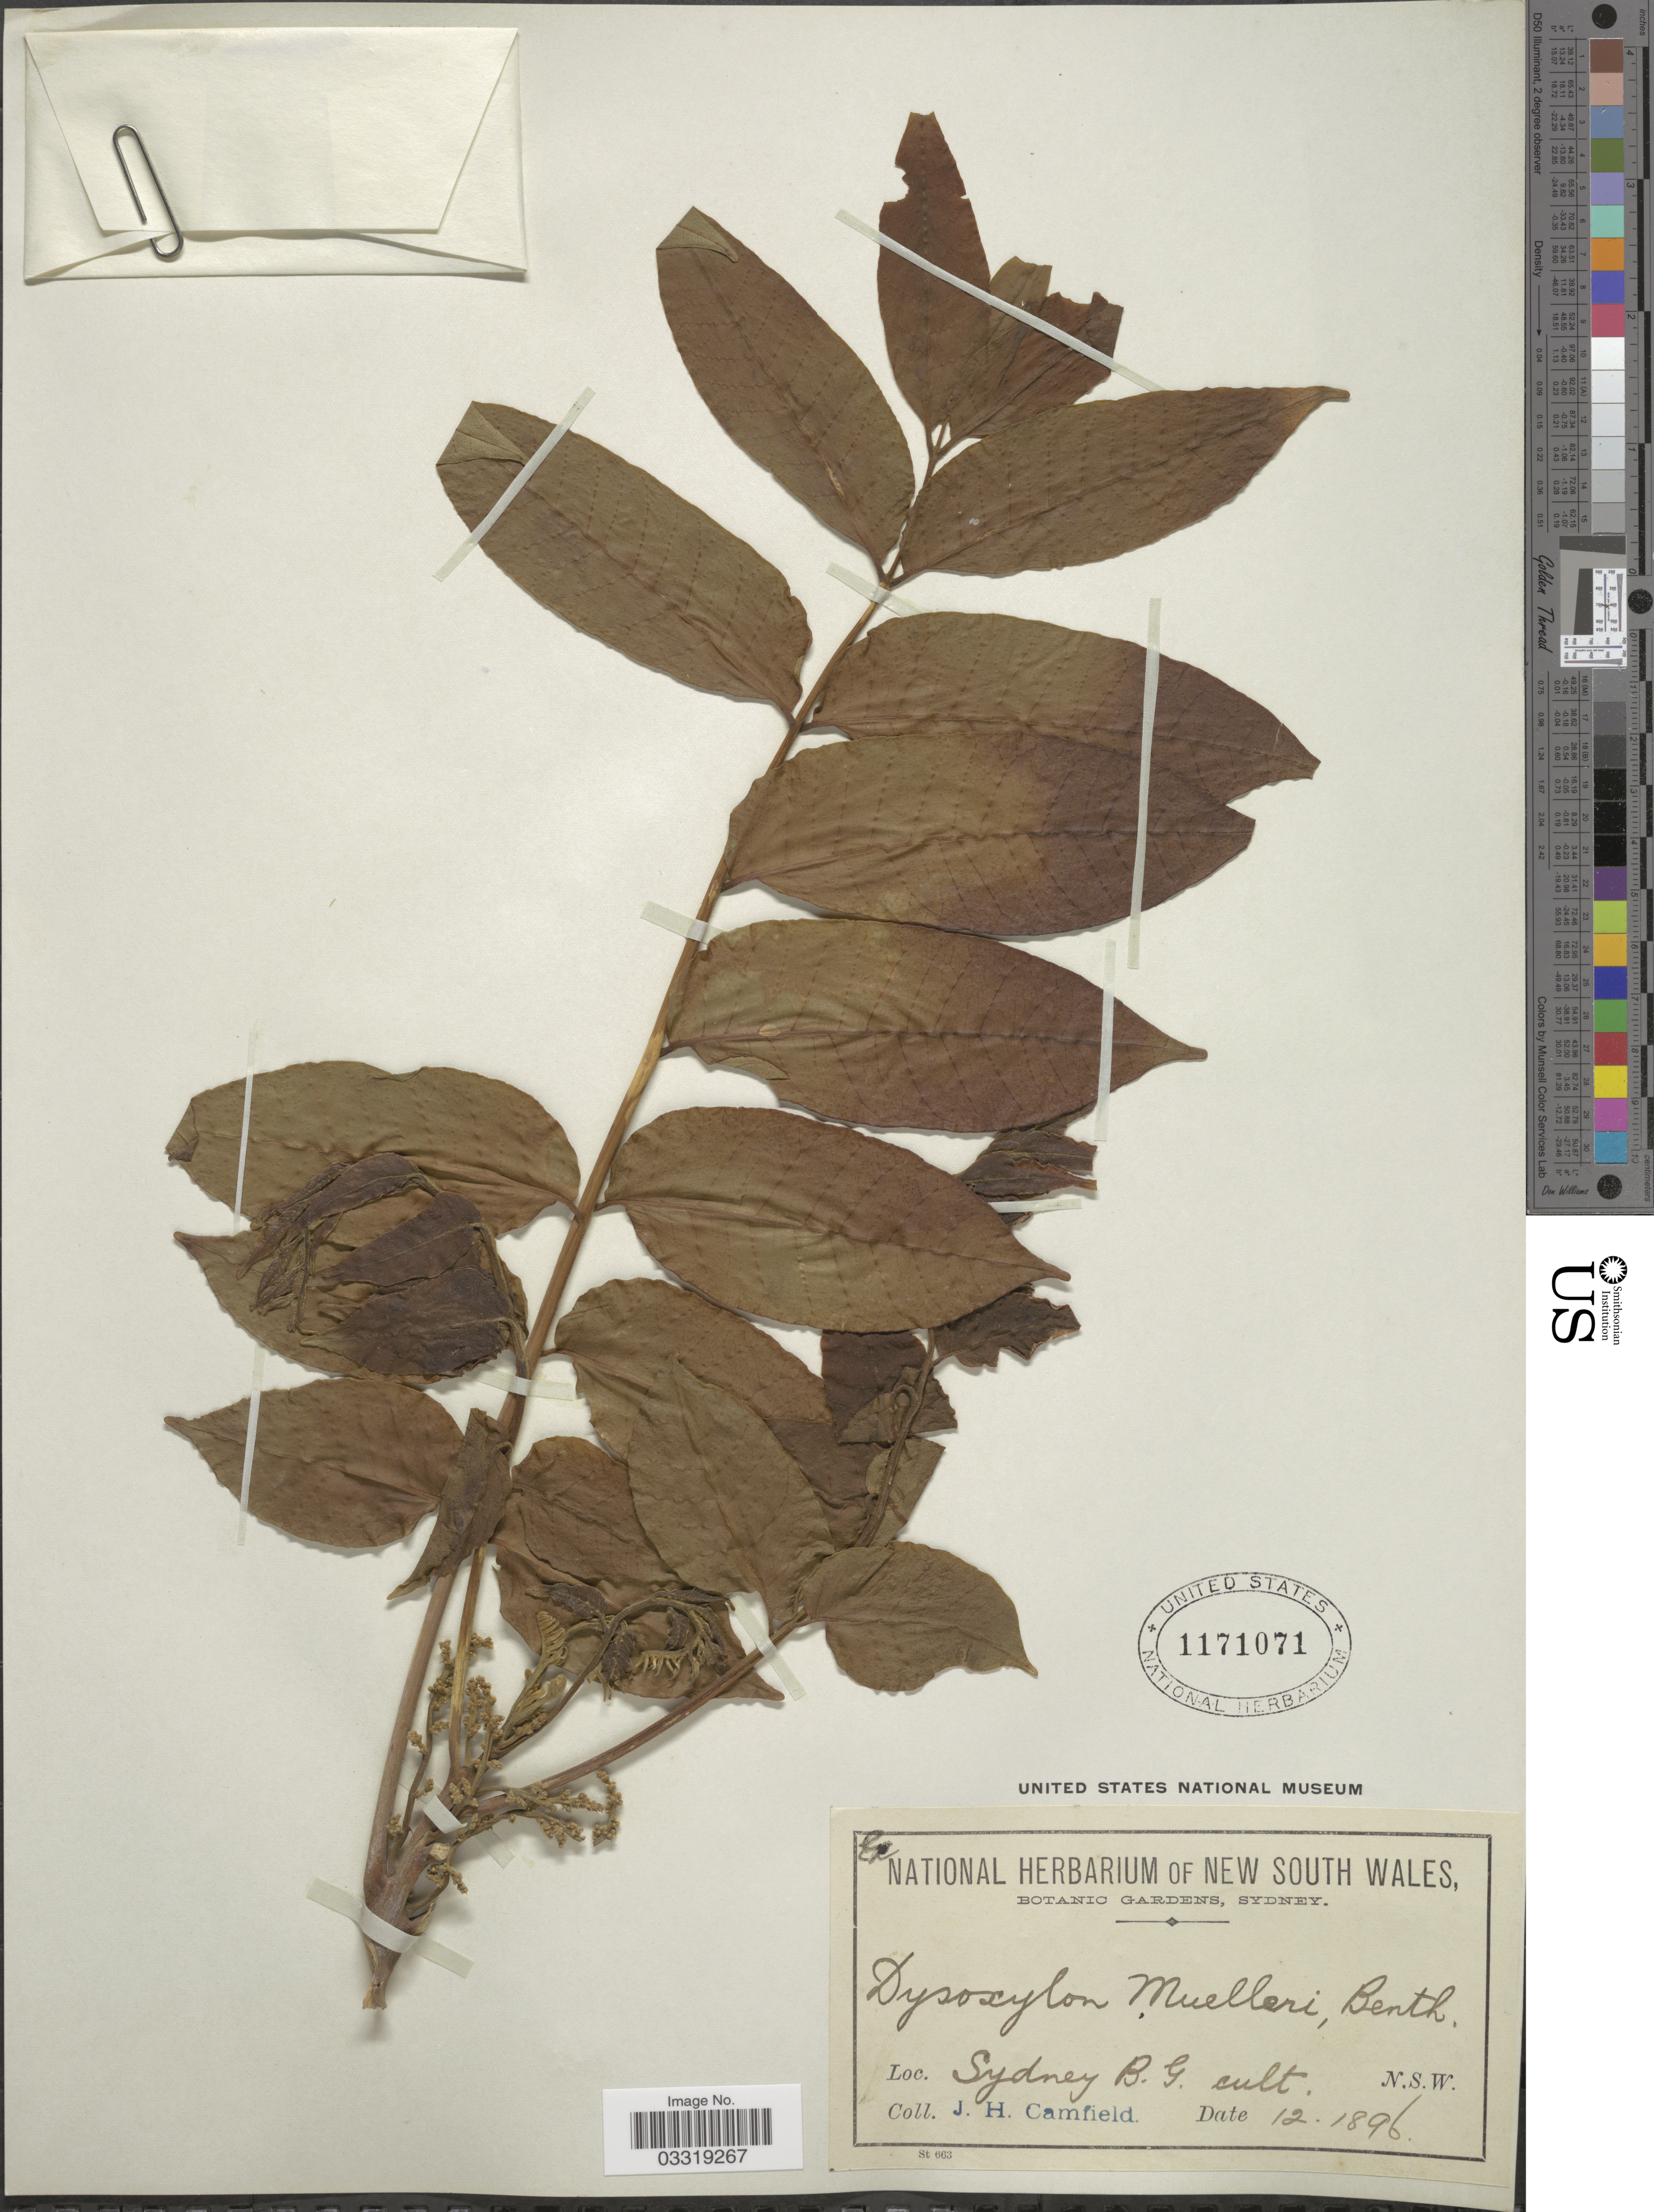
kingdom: Plantae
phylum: Tracheophyta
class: Magnoliopsida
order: Sapindales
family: Meliaceae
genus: Didymocheton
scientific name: Didymocheton muelleri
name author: (Benth.) Mabb.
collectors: J. Camfield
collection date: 1896-12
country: Australia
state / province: New South Wales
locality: Sydney B.G. cult.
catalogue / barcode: US 1171071